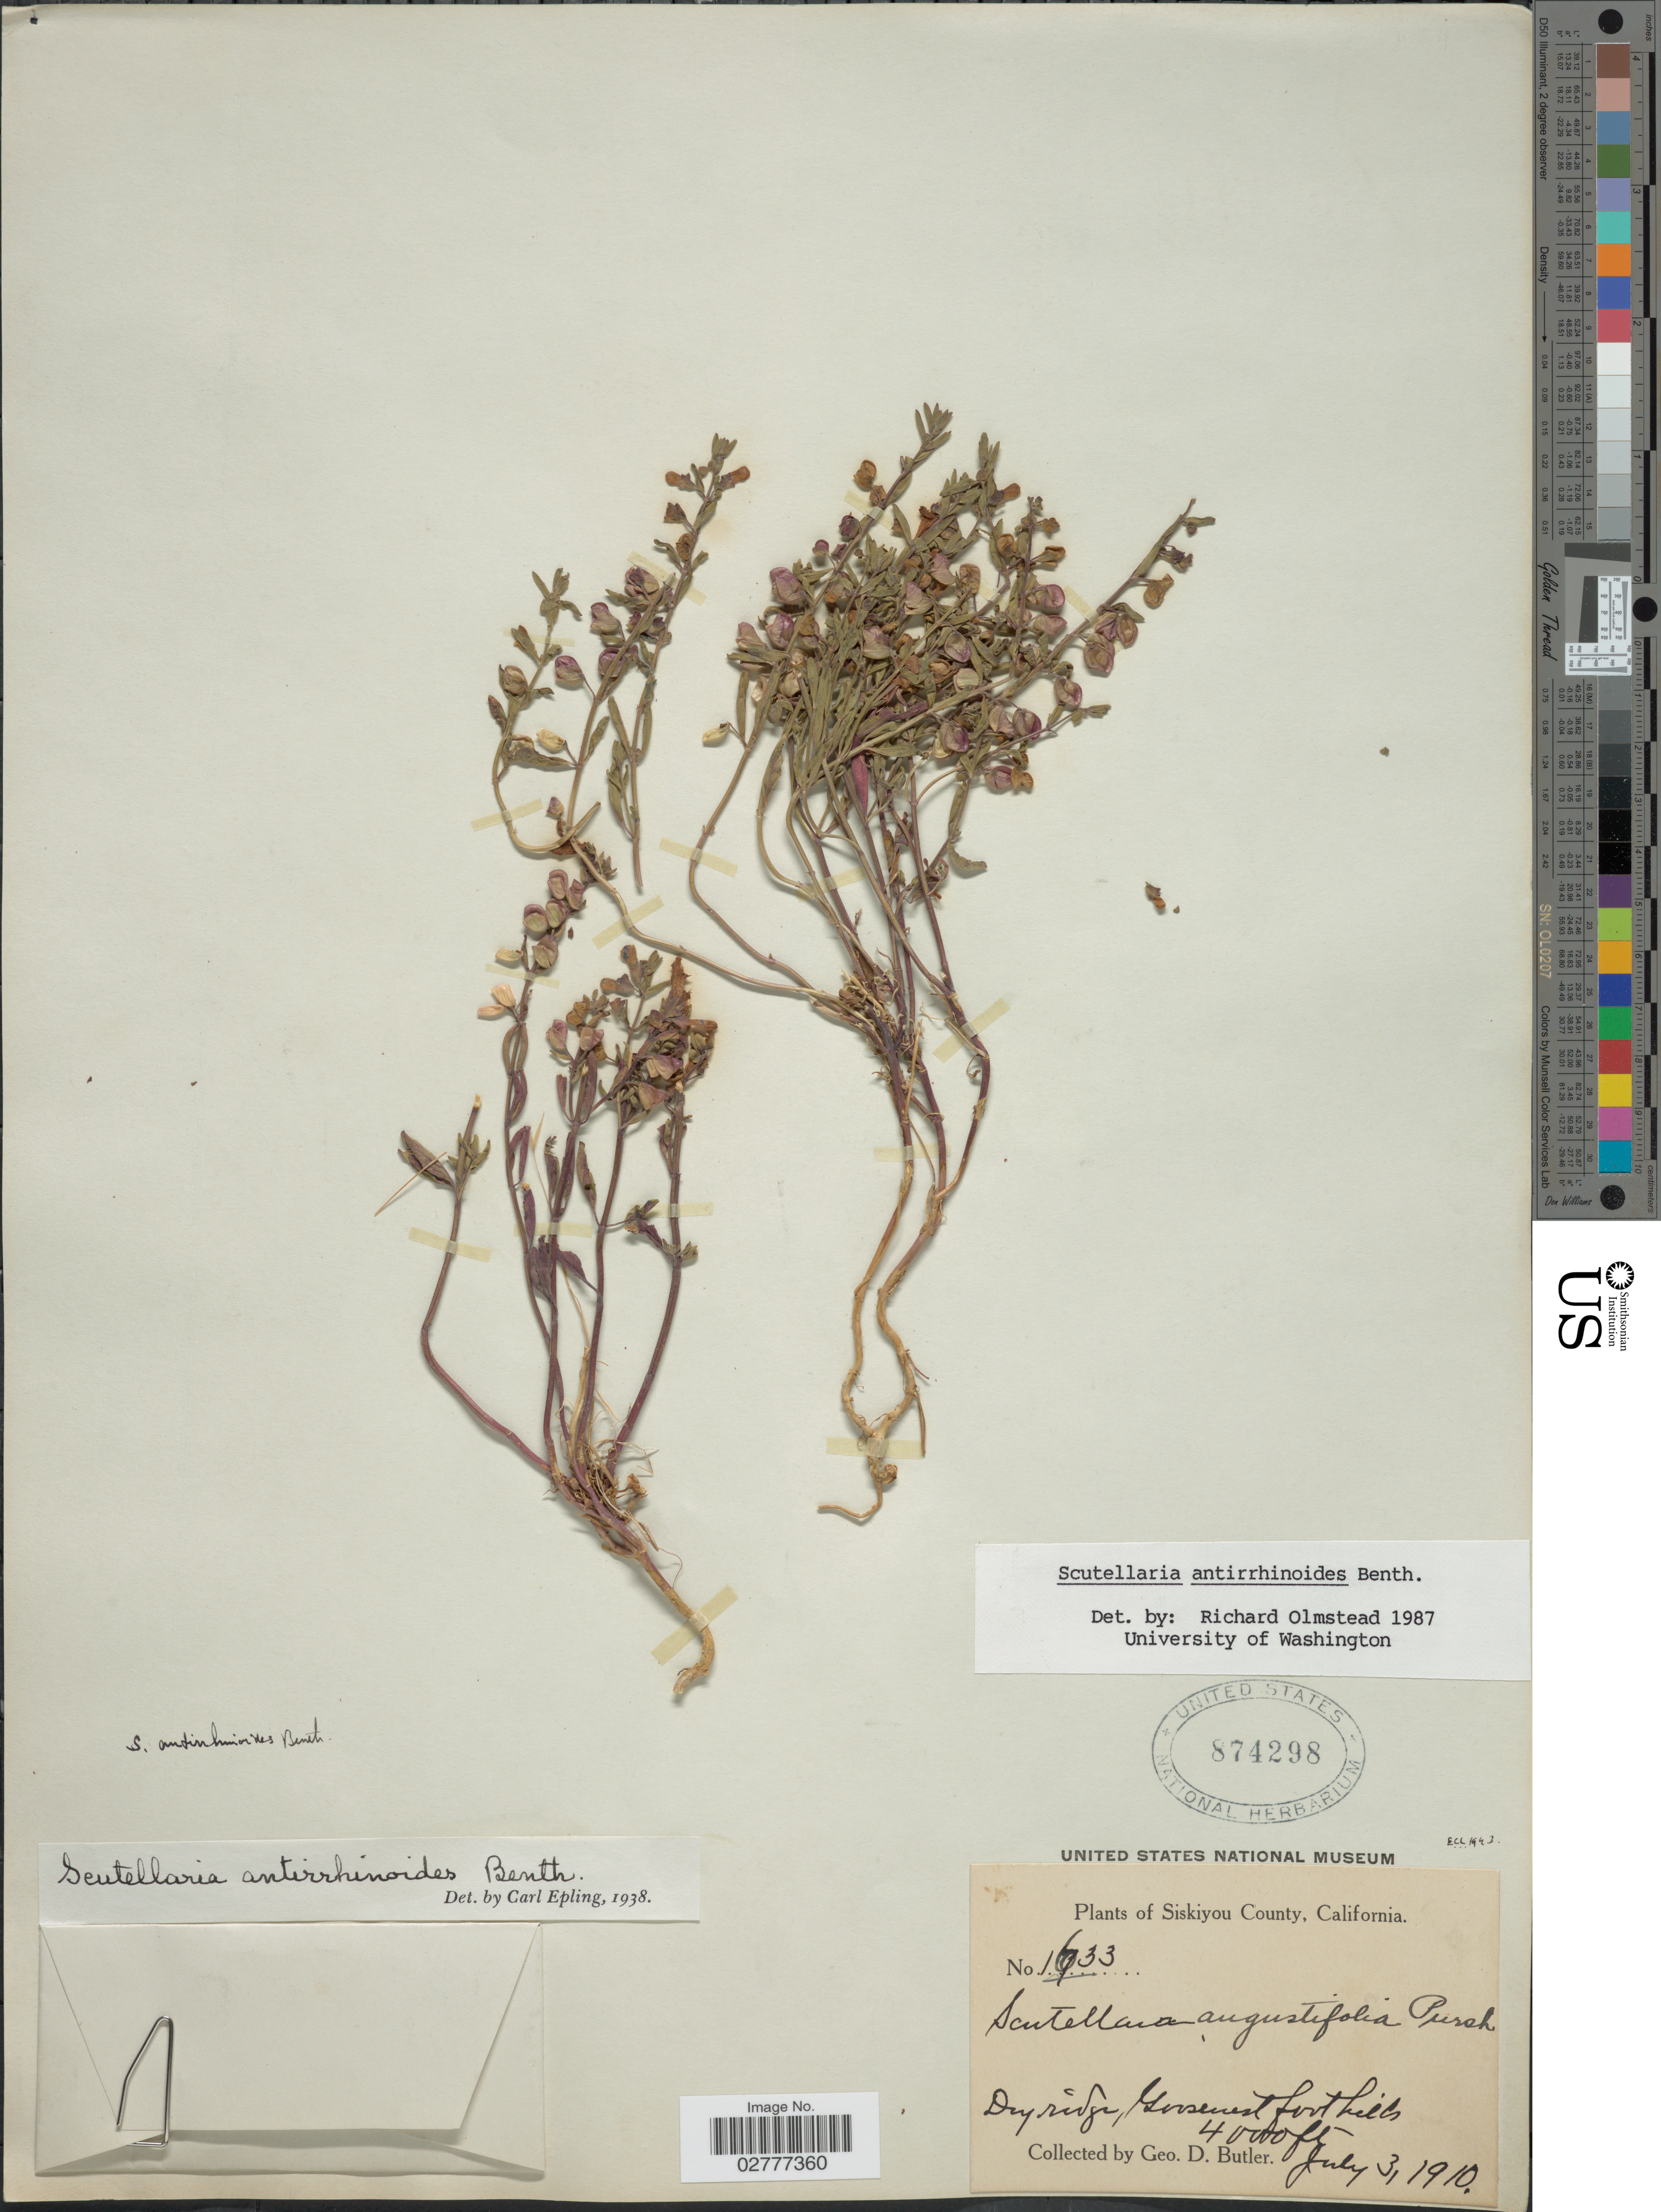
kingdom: Plantae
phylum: Tracheophyta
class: Magnoliopsida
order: Lamiales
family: Lamiaceae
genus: Scutellaria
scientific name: Scutellaria antirrhinoides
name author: Benth.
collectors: G. D. Butler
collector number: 1733*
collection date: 1910-07-03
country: United States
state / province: California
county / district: Siskiyou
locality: Siskiyou County. Dry ridge, Goosenest foot hills.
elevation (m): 1219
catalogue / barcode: US 874298